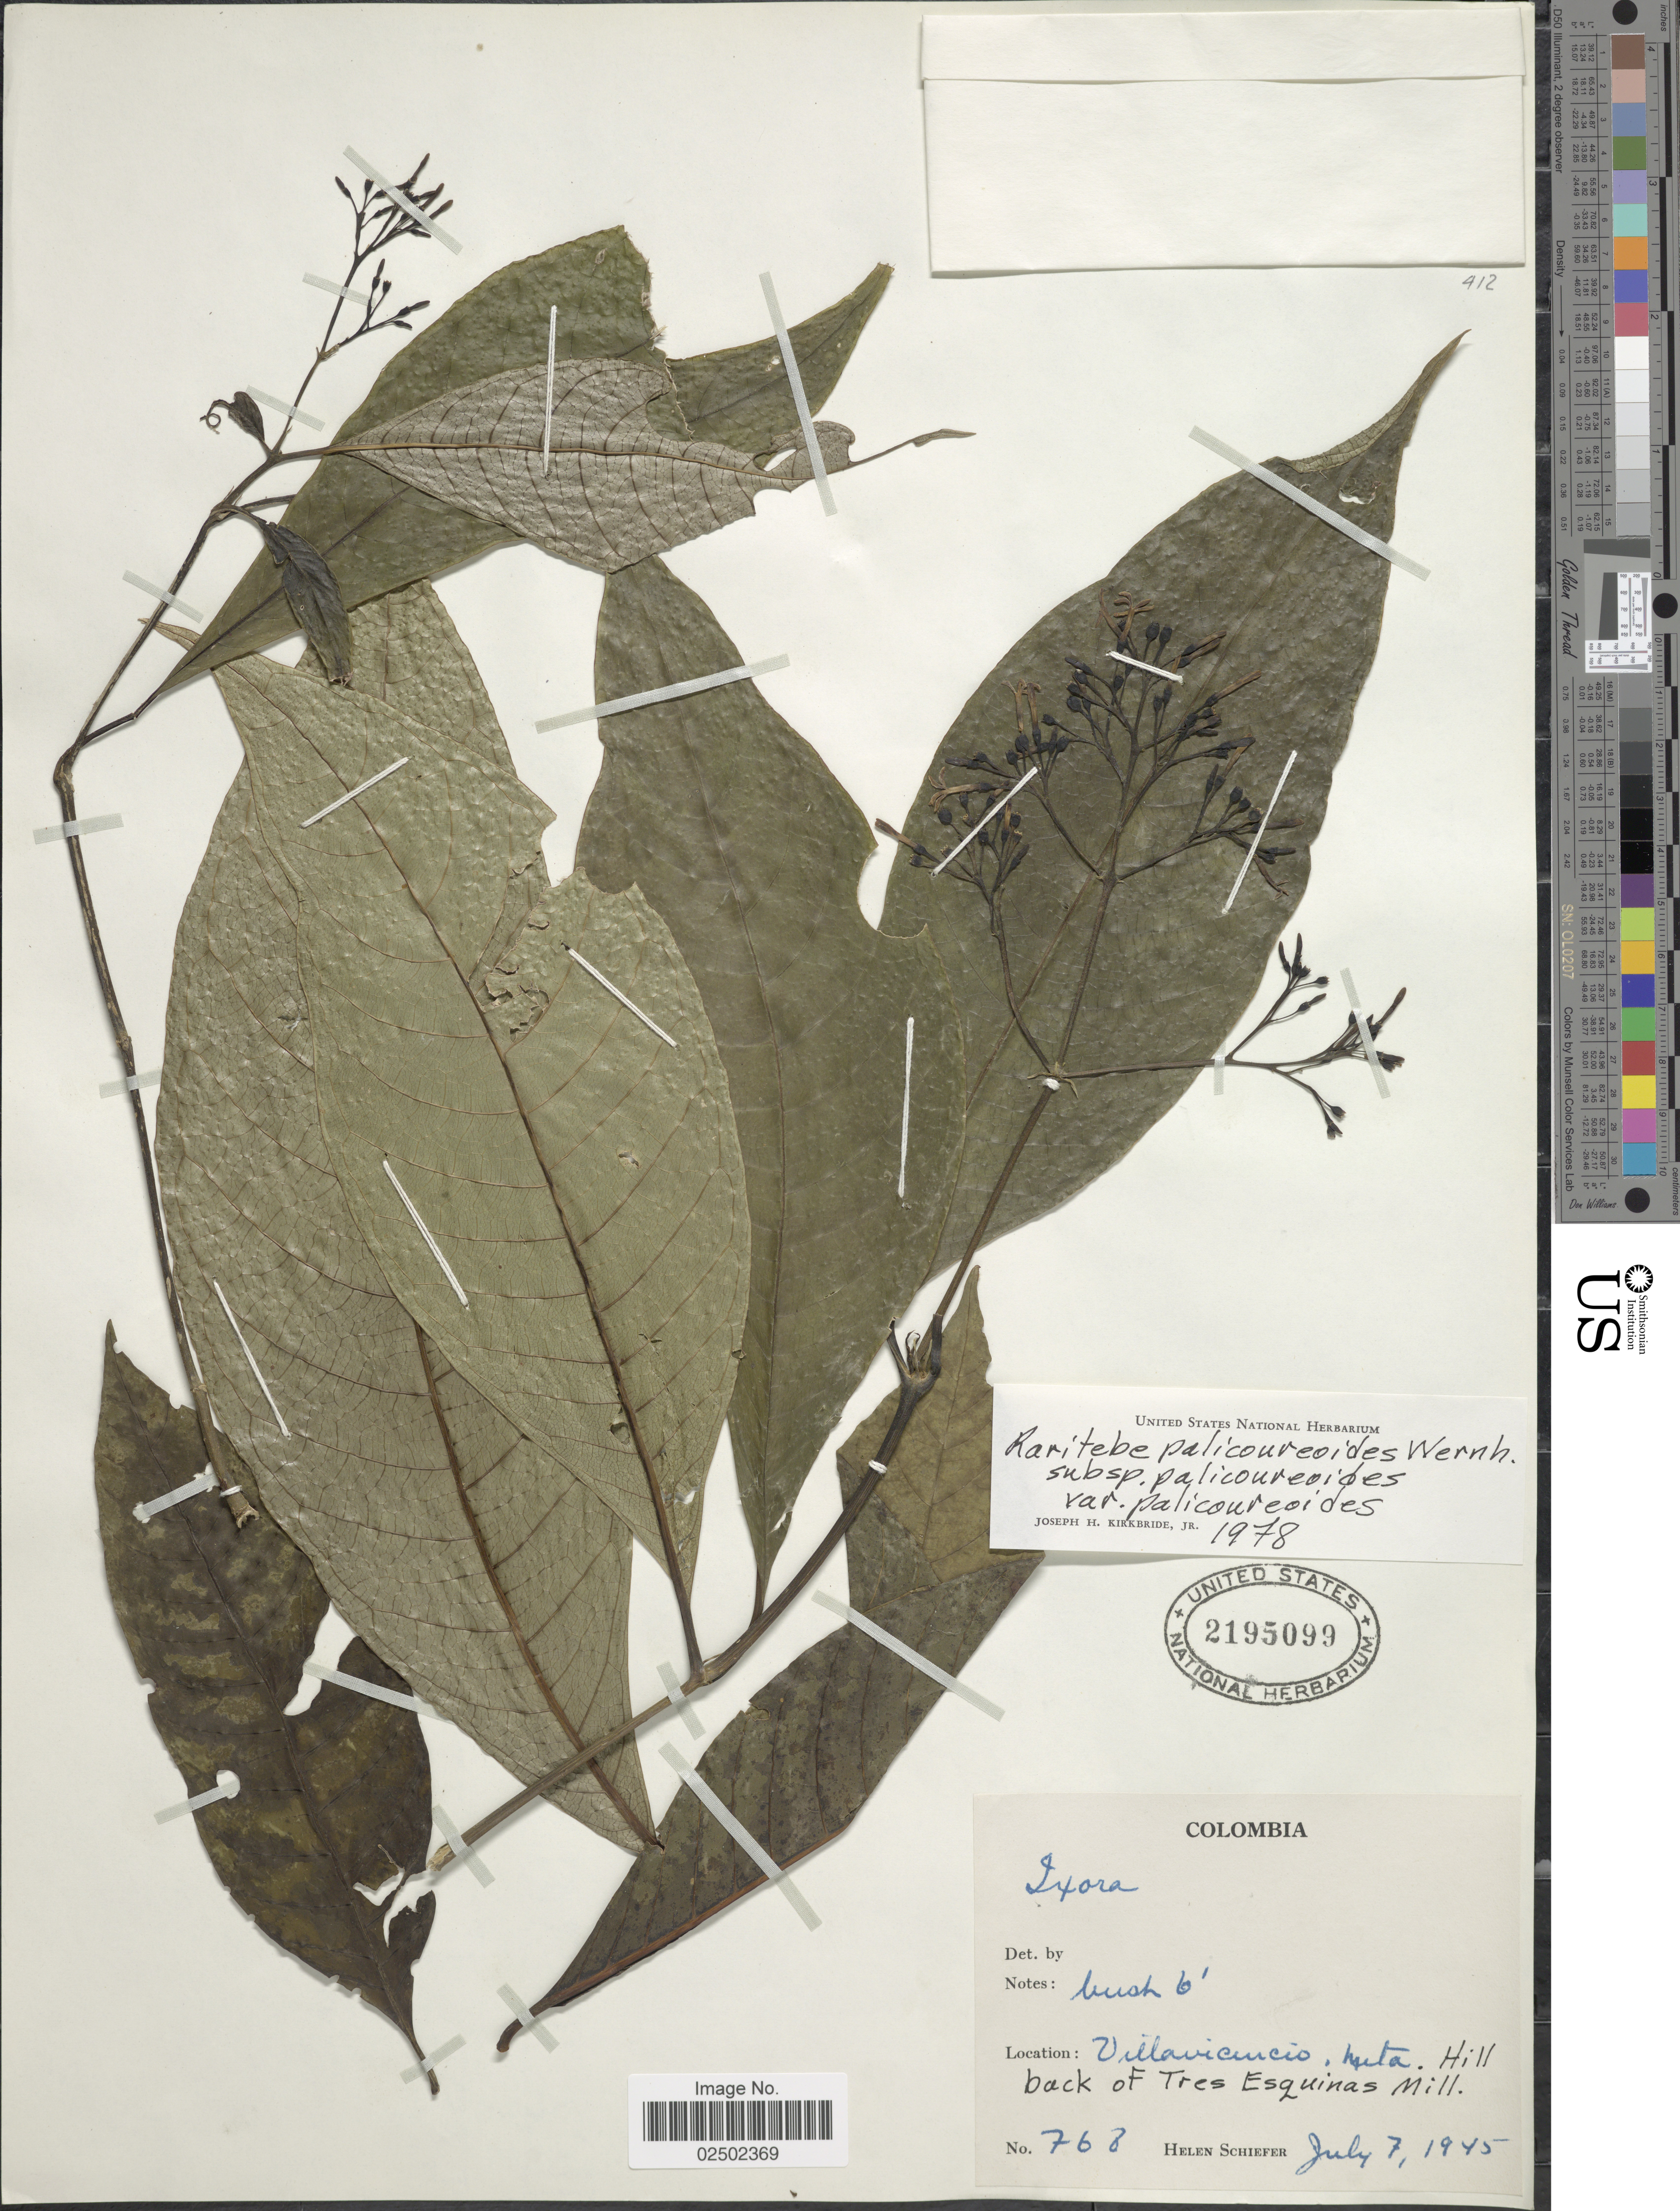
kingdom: Plantae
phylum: Tracheophyta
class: Magnoliopsida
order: Gentianales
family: Rubiaceae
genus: Raritebe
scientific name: Raritebe palicoureoides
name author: Wernham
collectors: H. Schiefer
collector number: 768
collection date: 1945-07-07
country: Colombia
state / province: Meta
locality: Villavicencio, Hill back of Tres Esquinas Mill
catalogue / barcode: US 2195099